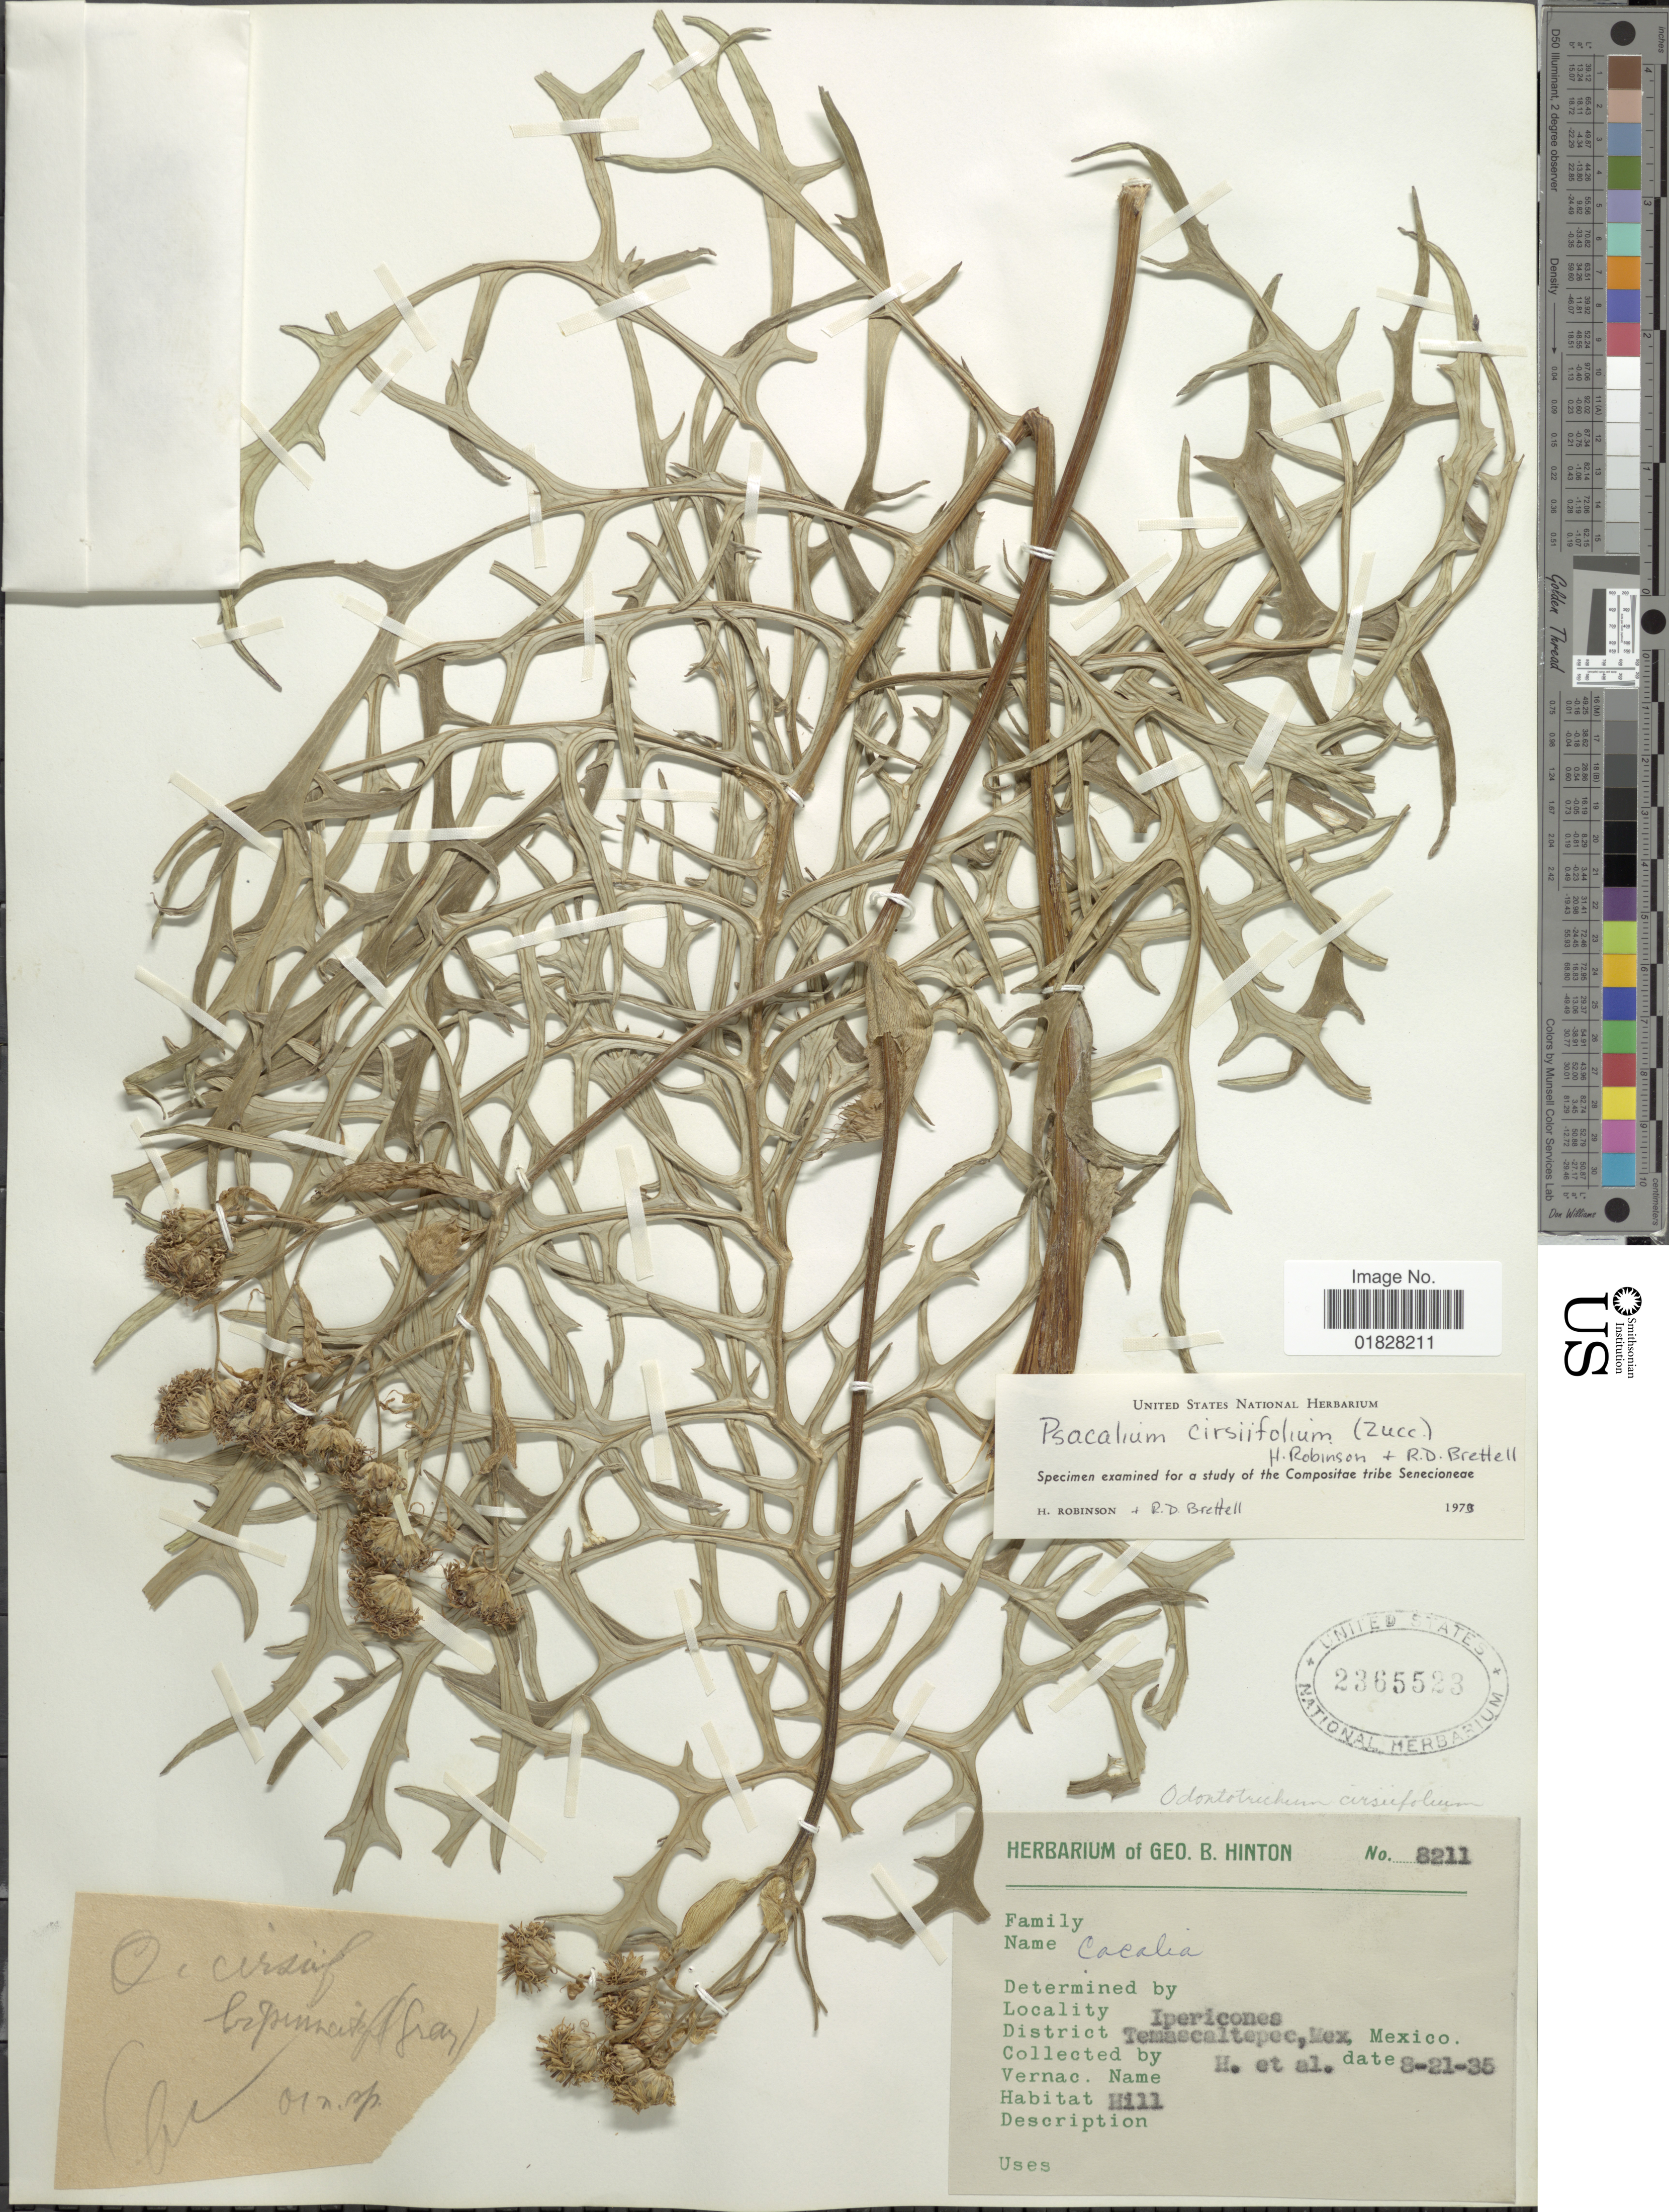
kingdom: Plantae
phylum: Tracheophyta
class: Magnoliopsida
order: Asterales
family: Asteraceae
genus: Psacalium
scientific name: Psacalium cirsiifolium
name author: (Zucc.) H. Rob. & Brettell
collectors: G. B. Hinton & et al.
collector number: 8211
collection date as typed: Transcribed d/m/y: 21/8/35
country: Mexico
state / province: México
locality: Ipericones. District Temascaltepec, Mex., Mexico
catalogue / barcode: US 2365523